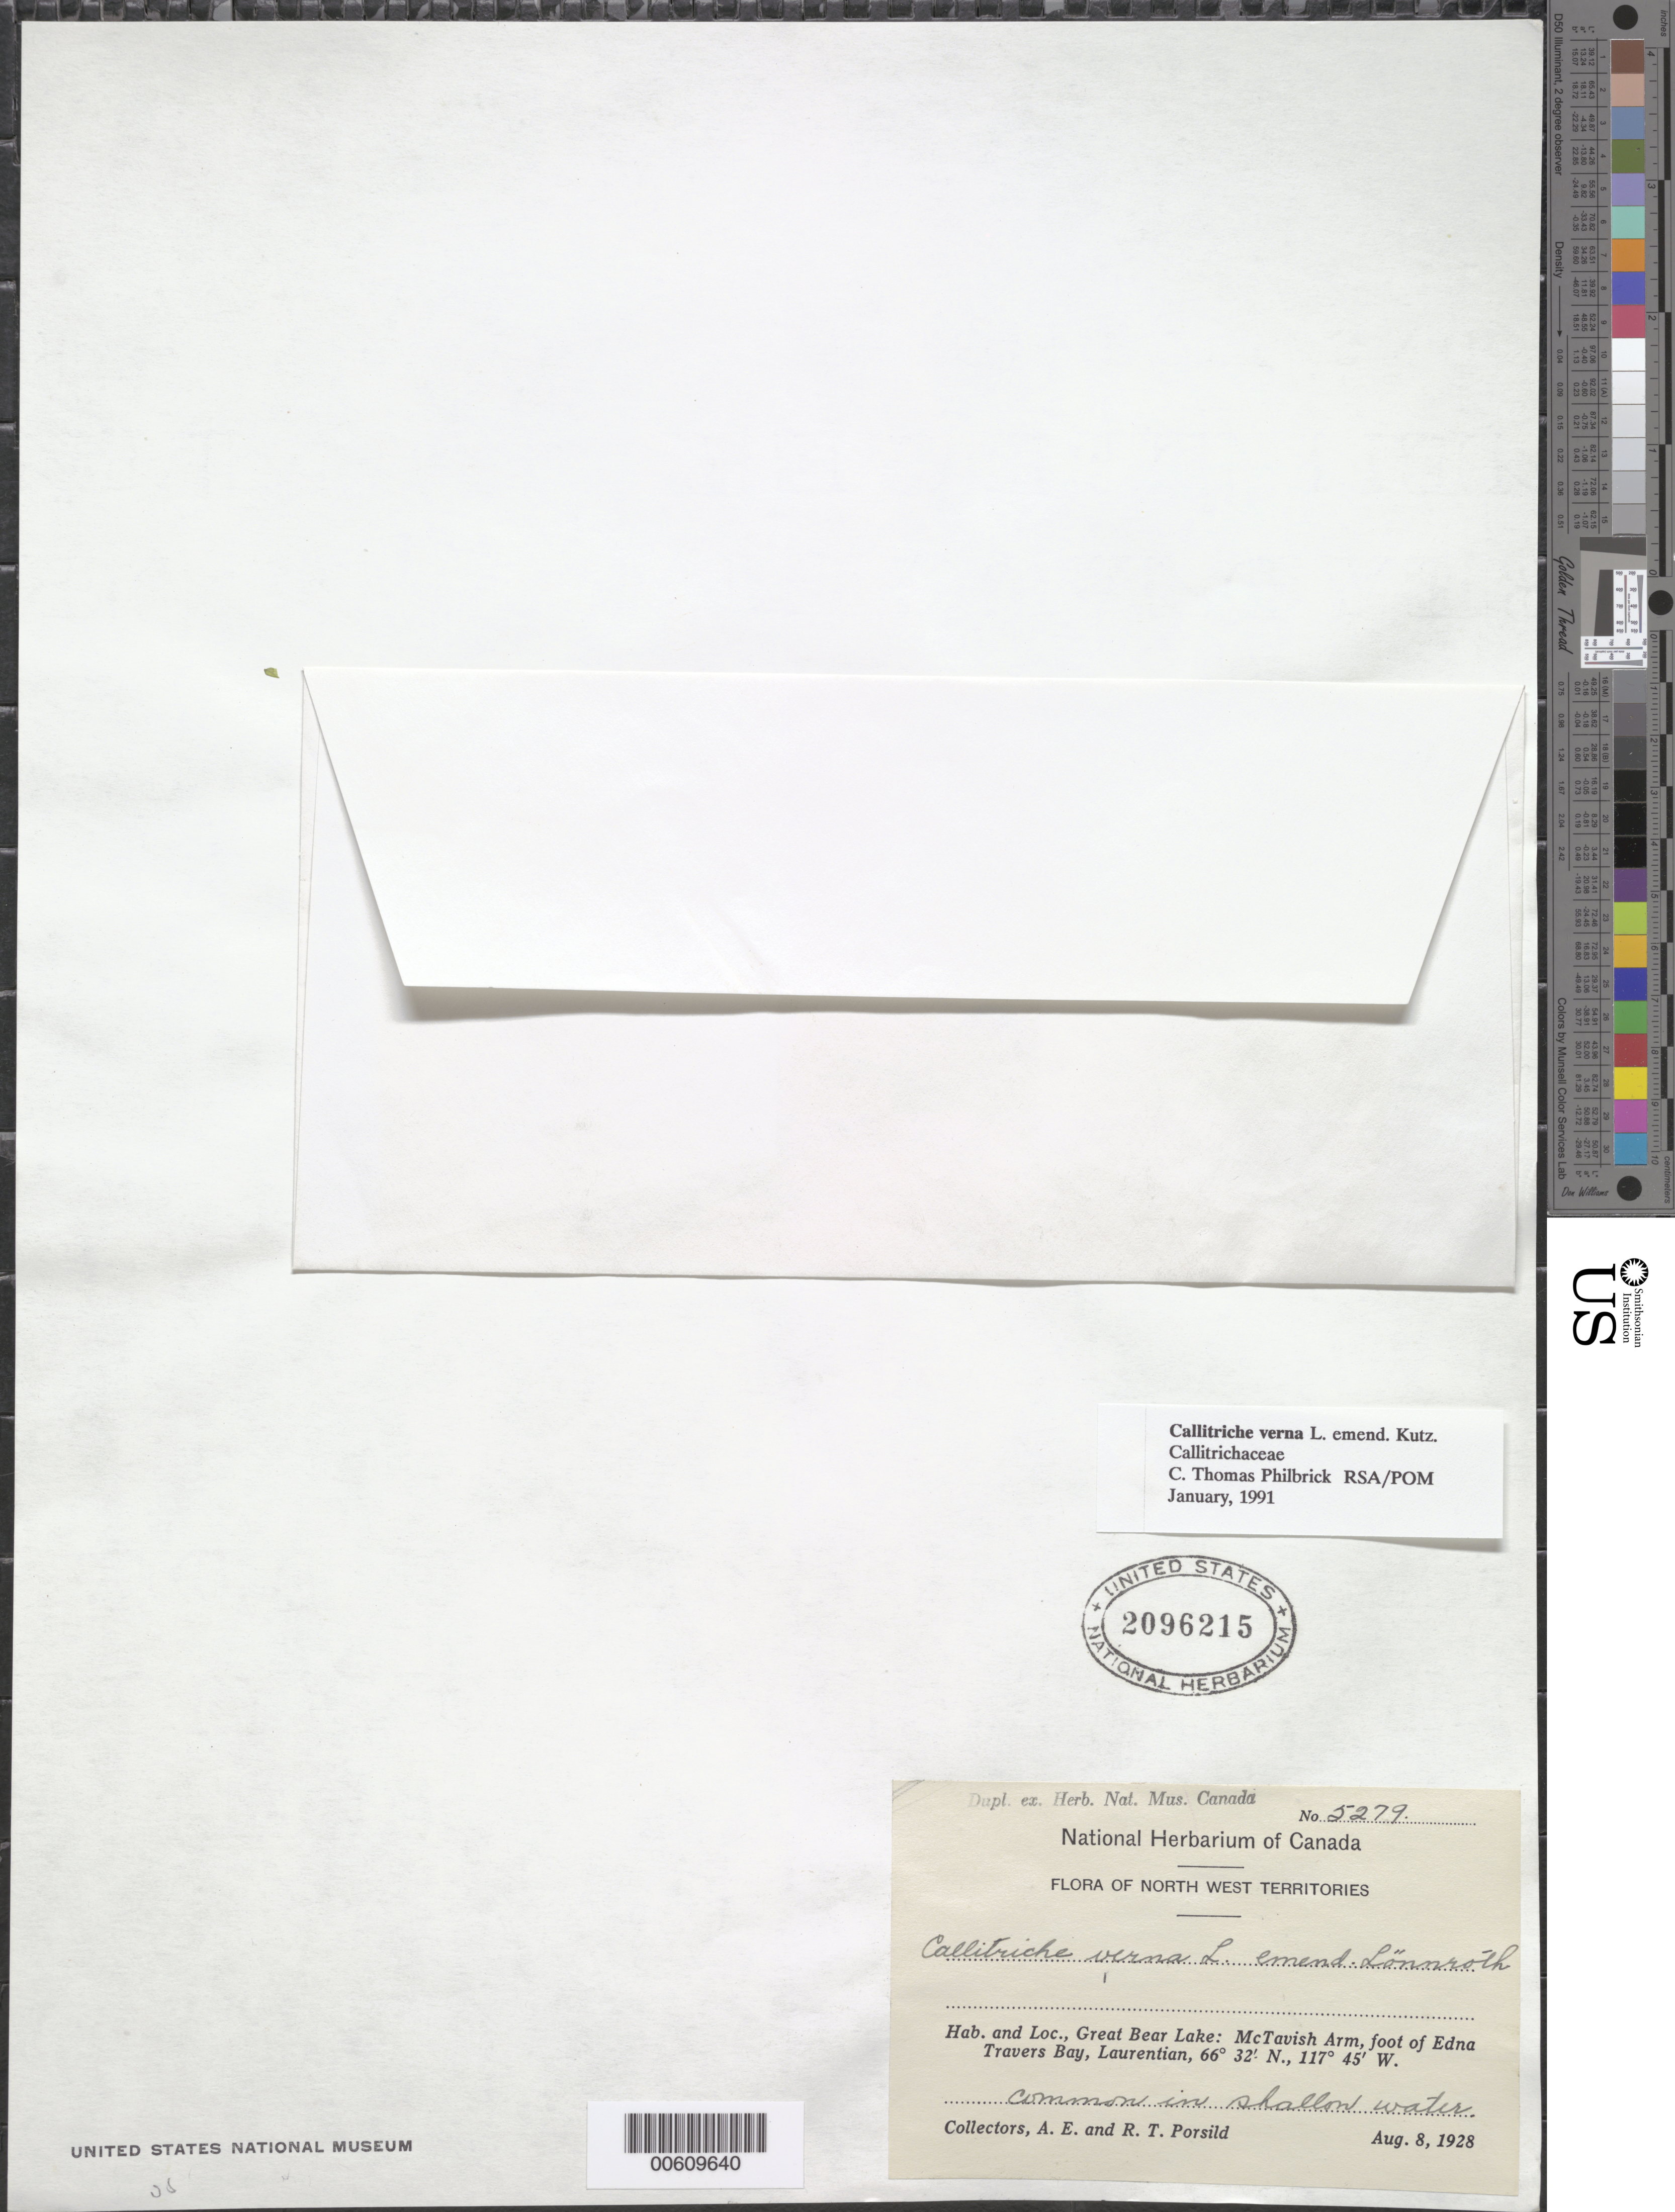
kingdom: Plantae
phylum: Tracheophyta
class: Magnoliopsida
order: Lamiales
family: Plantaginaceae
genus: Callitriche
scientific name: Callitriche verna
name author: L.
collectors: A. E. Porsild & R. T. Porsild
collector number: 5279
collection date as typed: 08 Aug 1928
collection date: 1928-08-08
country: Canada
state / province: Northwest Territories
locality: Great Bear Lake, McTavish Arm, foot of Edna Travers Bay, Laurentian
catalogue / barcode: US 2096215